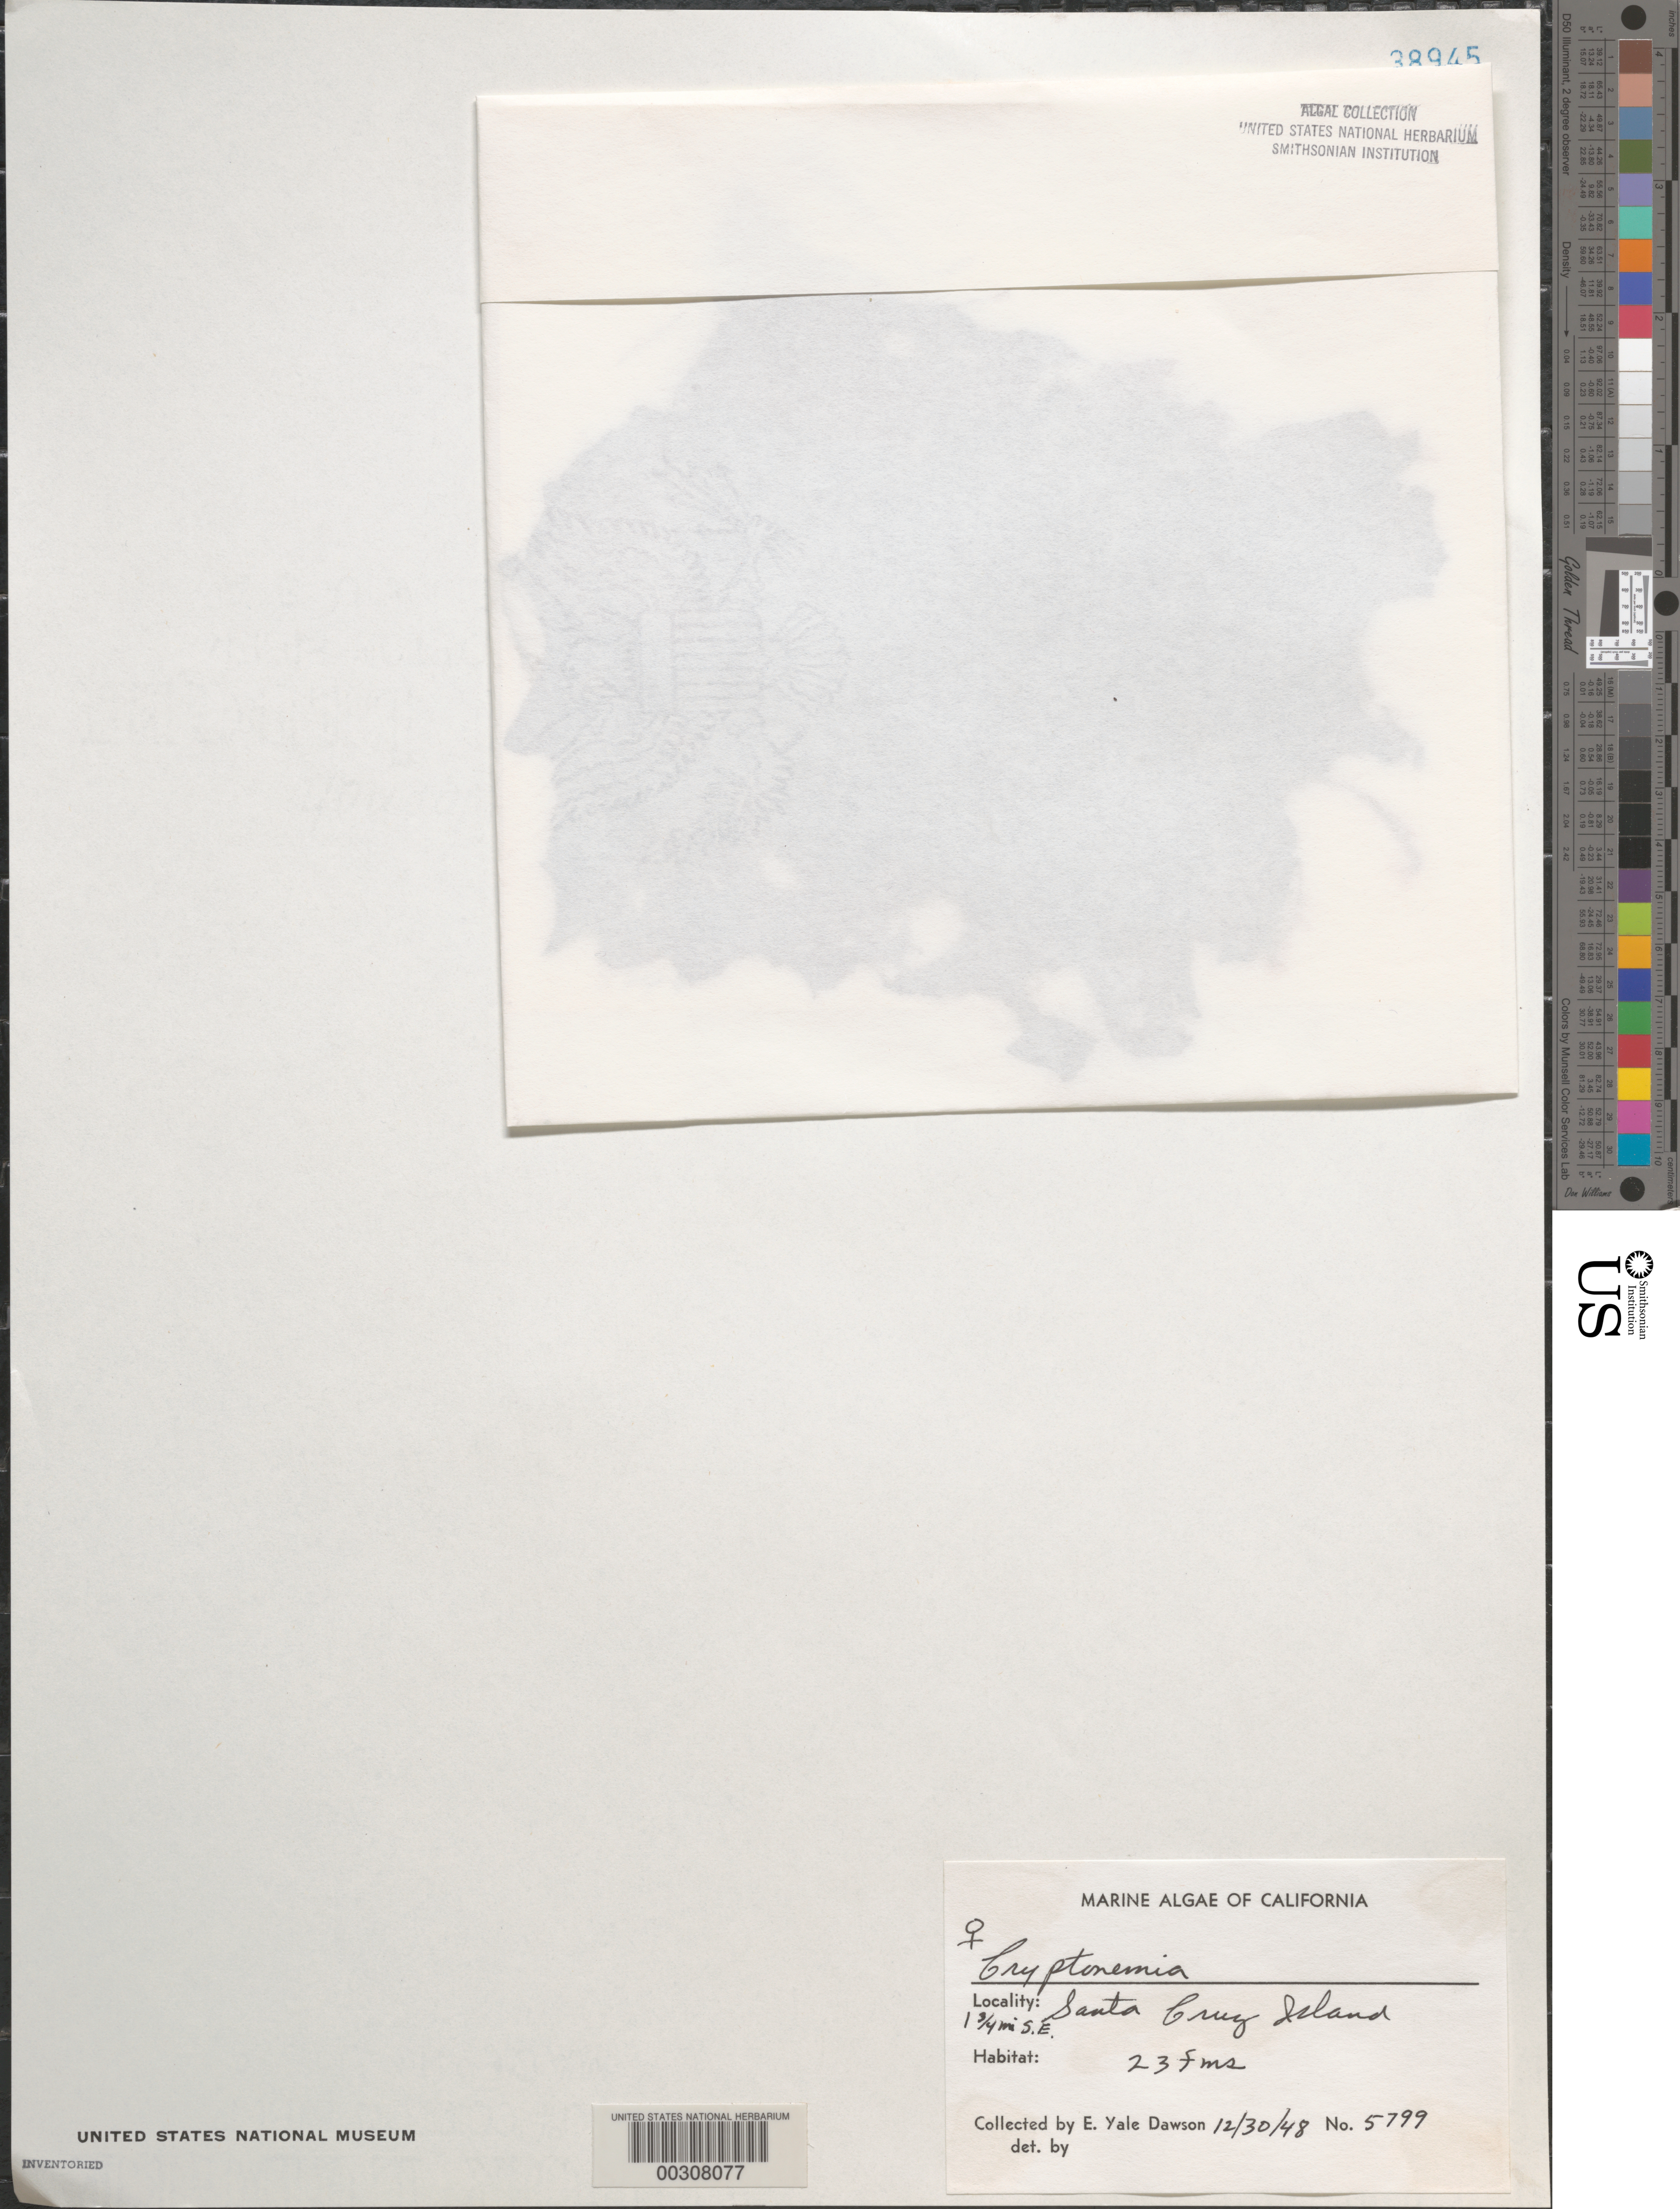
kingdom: Plantae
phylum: Rhodophyta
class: Florideophyceae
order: Halymeniales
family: Halymeniaceae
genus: Cryptonemia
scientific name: Cryptonemia sp.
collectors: E. Y. Dawson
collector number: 5799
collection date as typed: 30 Dec 48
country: United States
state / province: California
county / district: Santa Barbara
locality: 1¾ mi S. E. Santa Cruz Island.